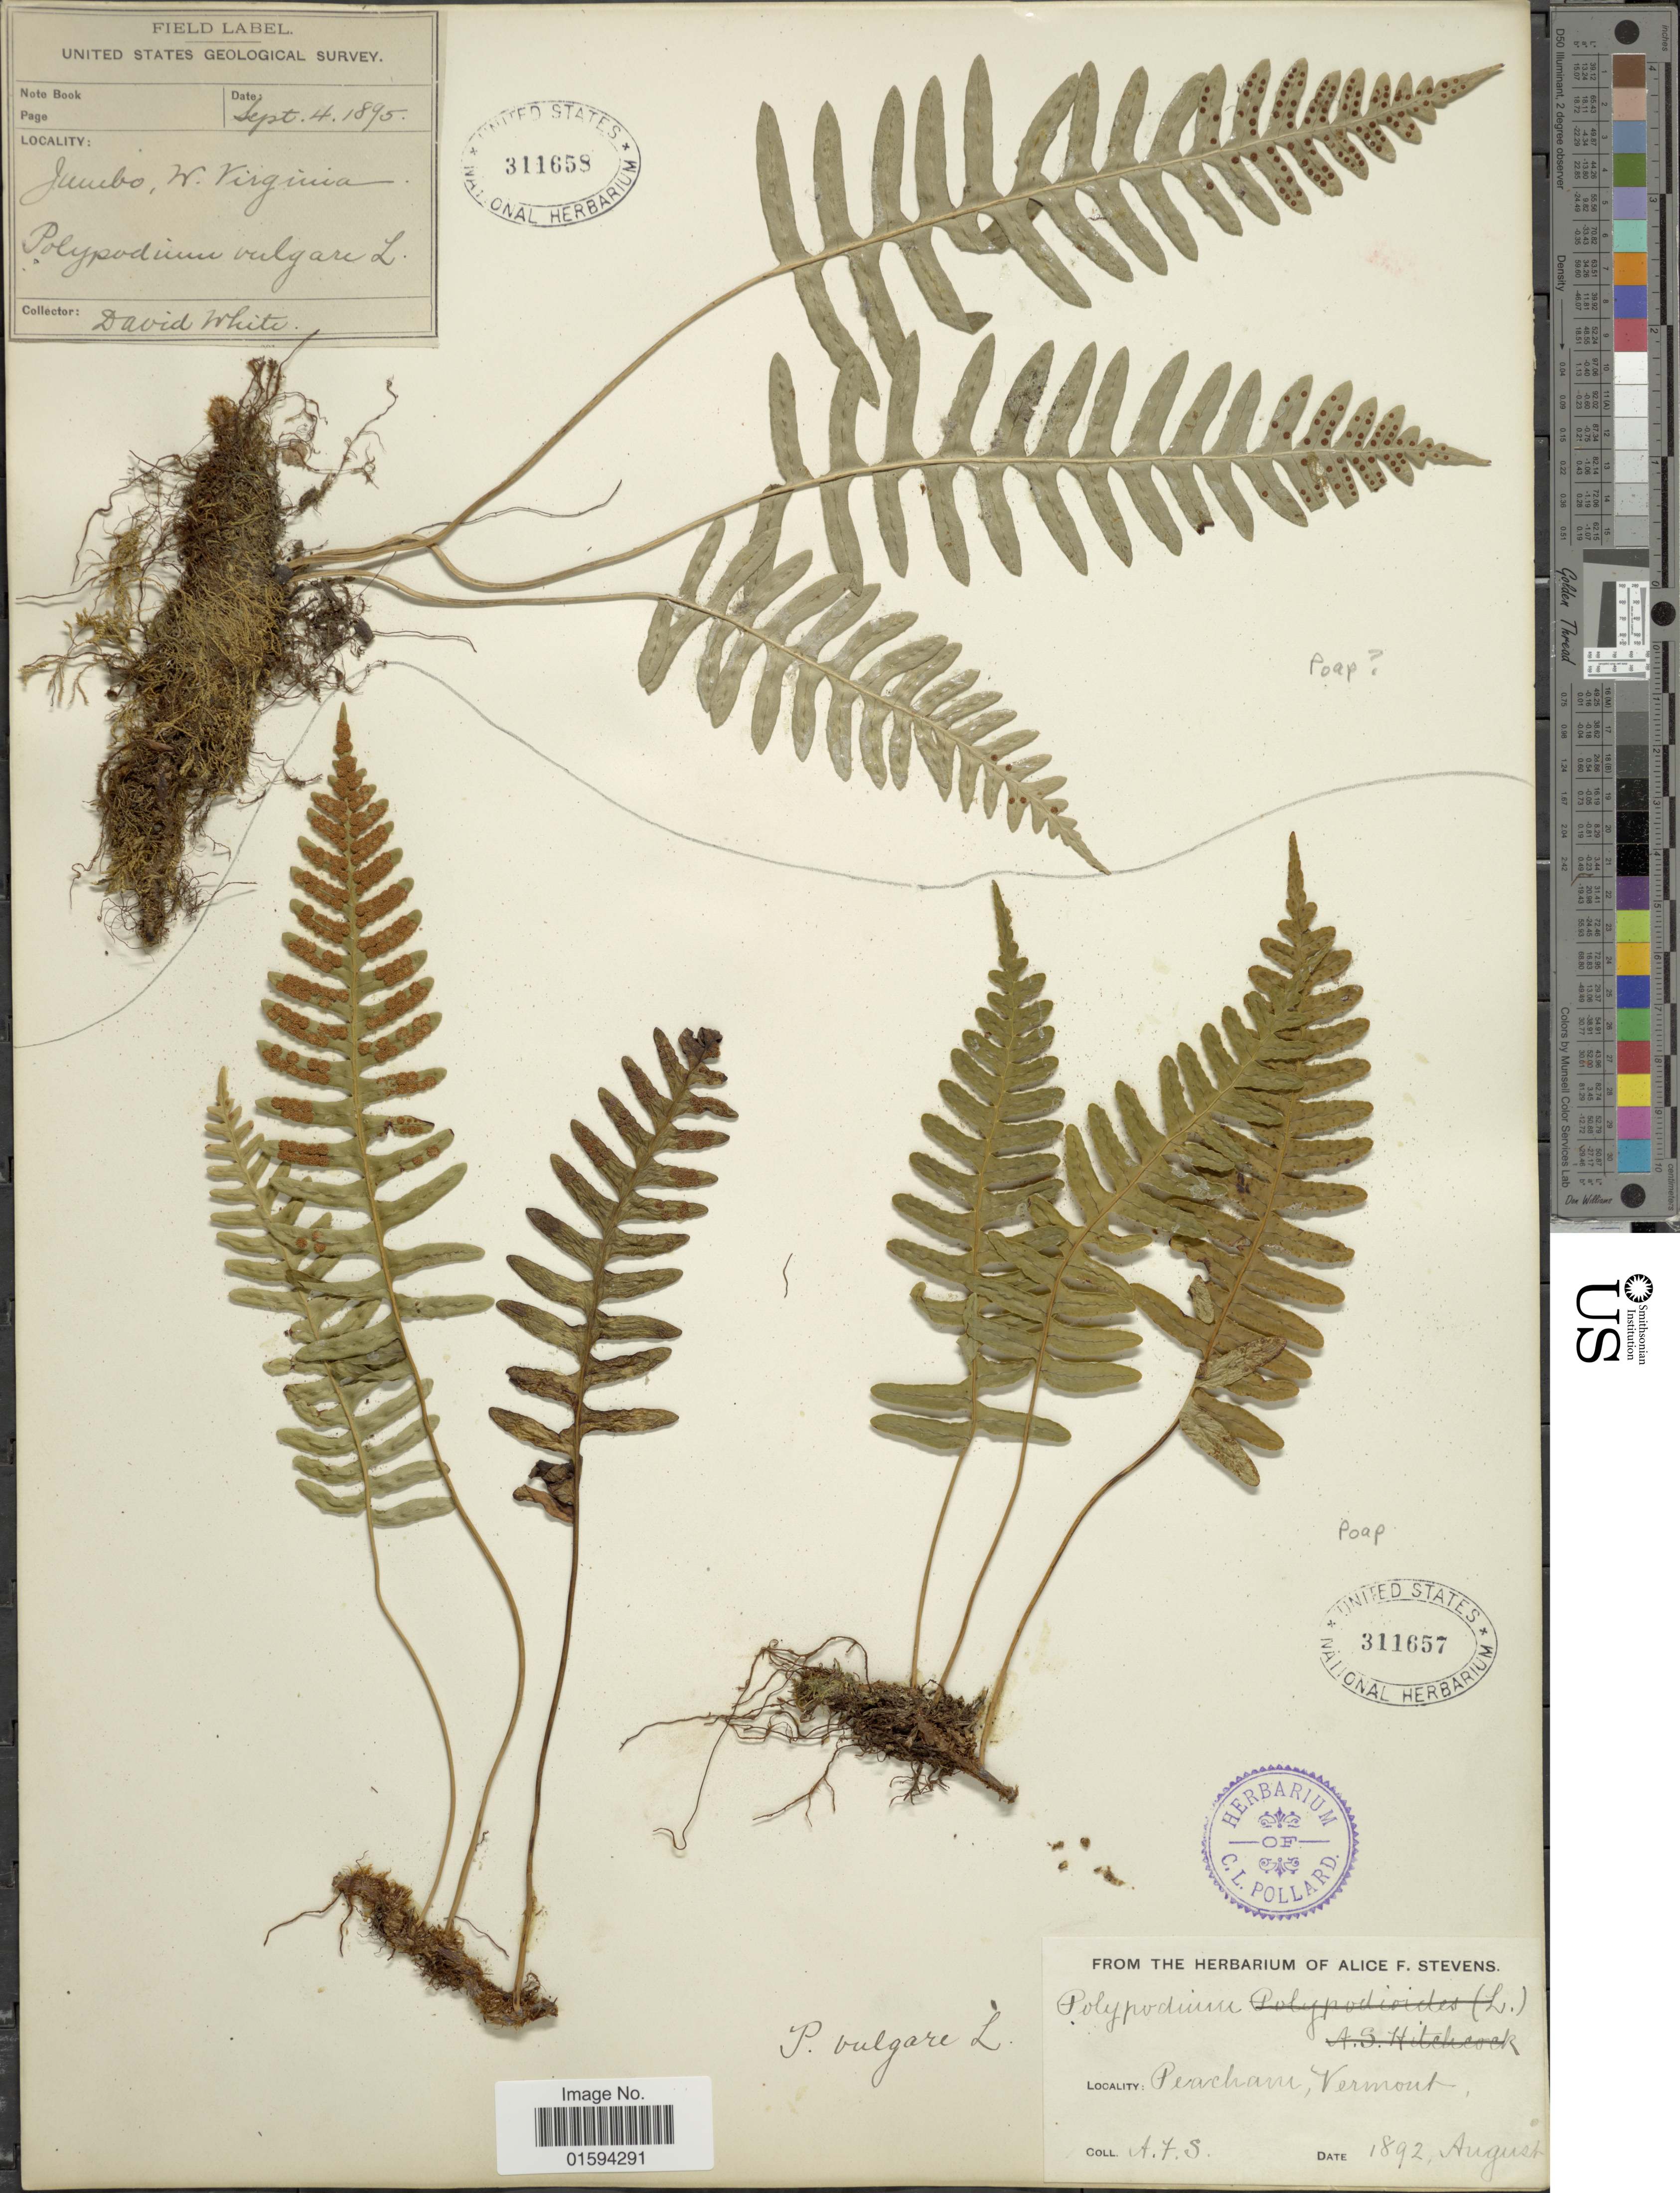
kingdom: Plantae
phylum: Tracheophyta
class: Polypodiopsida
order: Polypodiales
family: Polypodiaceae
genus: Polypodium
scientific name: Polypodium appalachianum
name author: Haufler & Windham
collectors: A. Stevens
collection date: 1892-08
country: United States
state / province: Vermont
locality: Peacham.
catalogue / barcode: US 311657